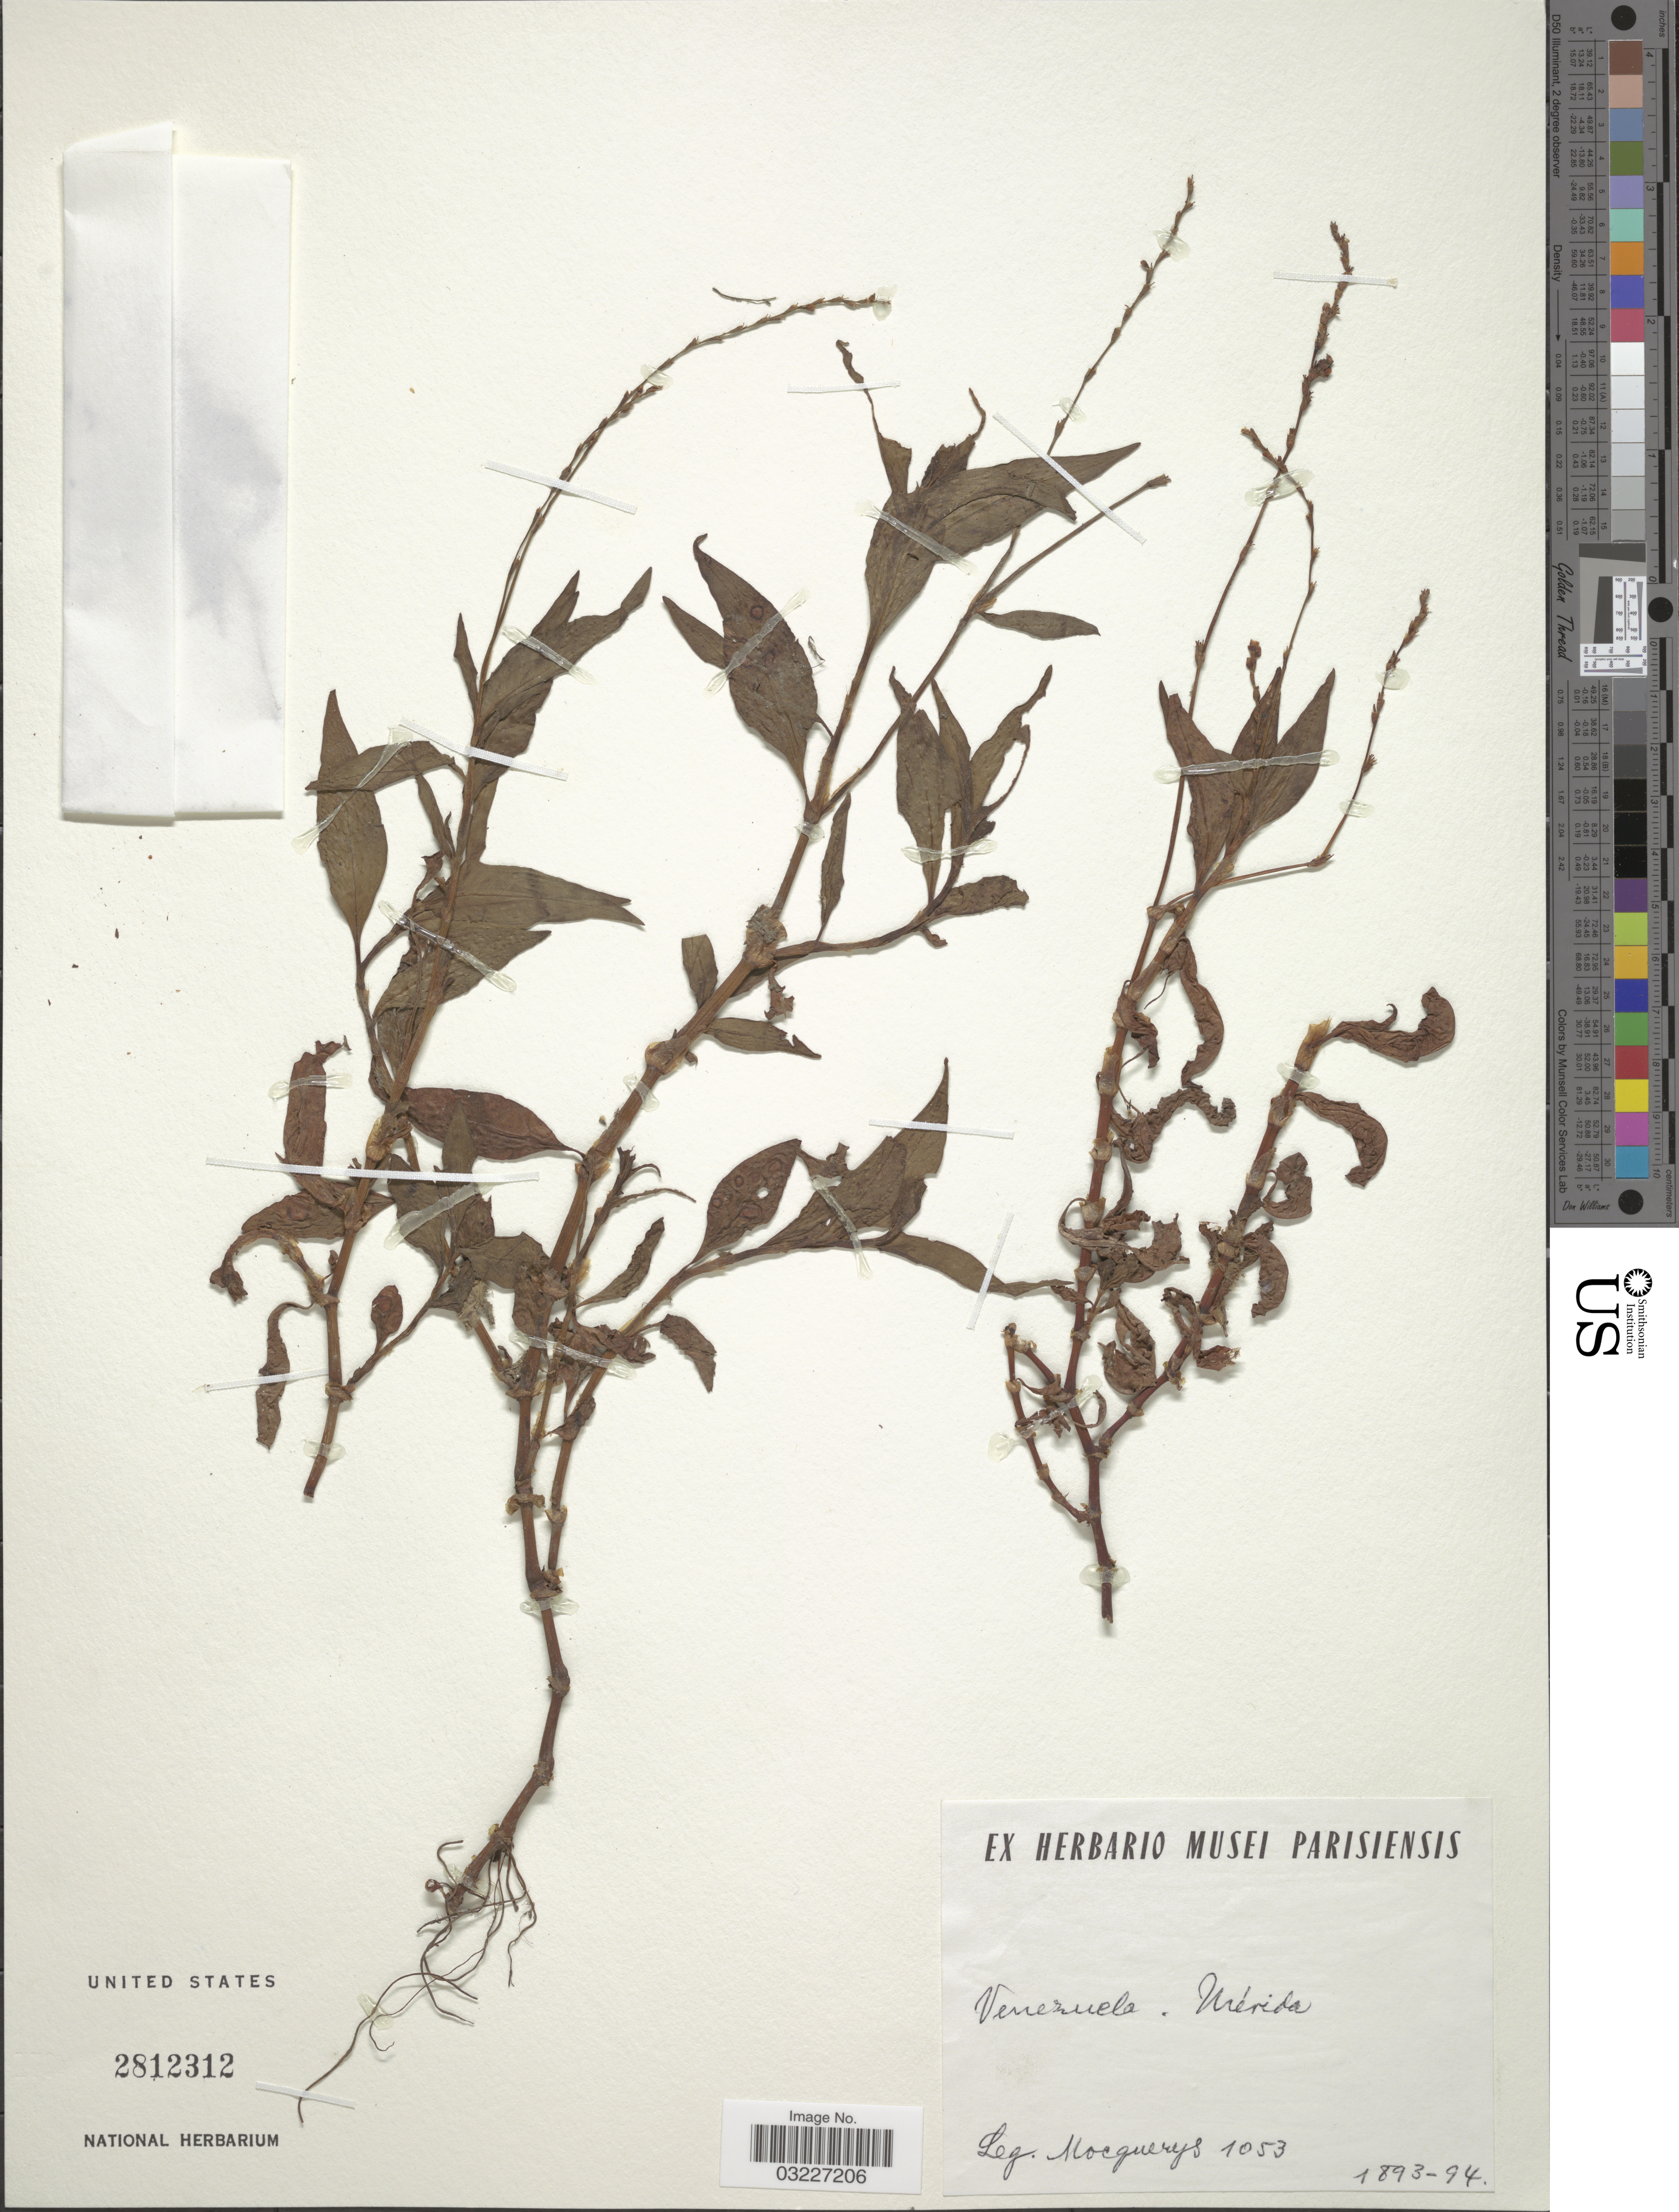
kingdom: Plantae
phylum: Tracheophyta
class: Magnoliopsida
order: Caryophyllales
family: Polygonaceae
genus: Polygonum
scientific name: Polygonum sp.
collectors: A. Mocquerys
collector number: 1053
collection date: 1893/1894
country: Venezuela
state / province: Mérida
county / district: Libertador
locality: Mérida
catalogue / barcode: US 2812312